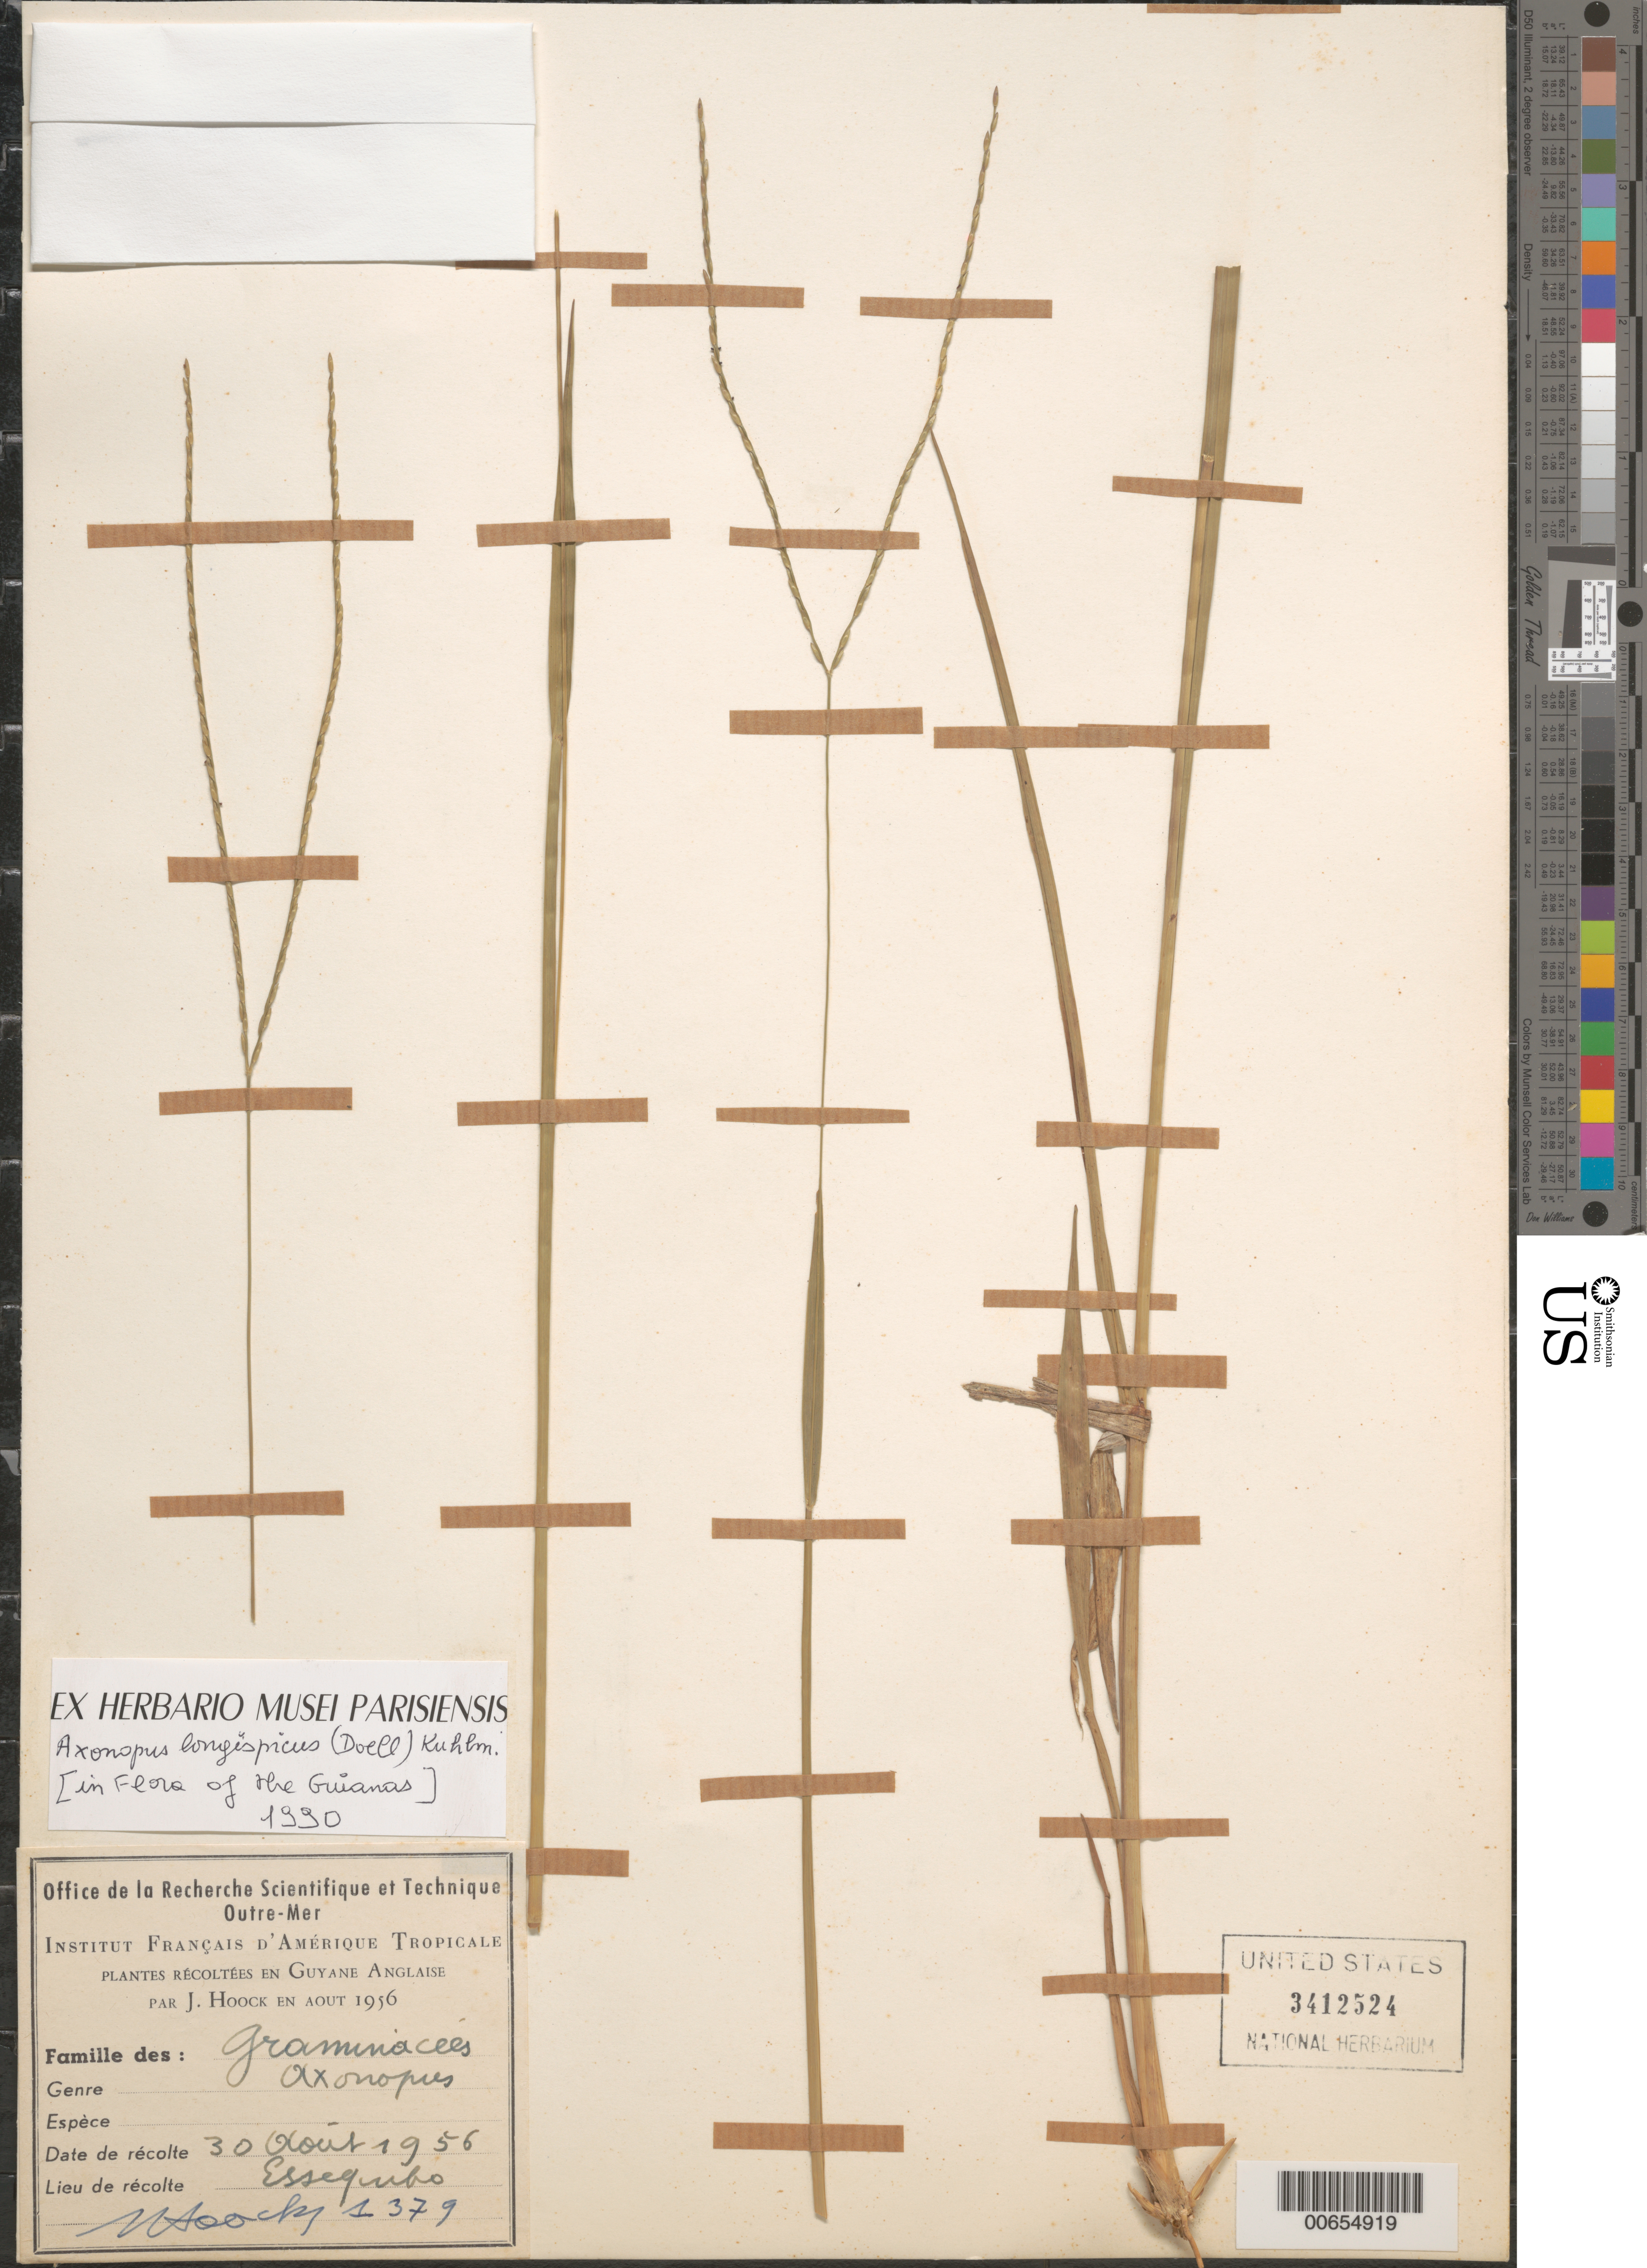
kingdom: Plantae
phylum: Tracheophyta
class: Liliopsida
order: Poales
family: Poaceae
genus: Axonopus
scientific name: Axonopus longispicus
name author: (Döll) Kuhlm.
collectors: J. Hoock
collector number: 1379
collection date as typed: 30-Aug-56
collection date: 1956-08-30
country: Guyana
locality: Essequibo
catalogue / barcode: US 3412524